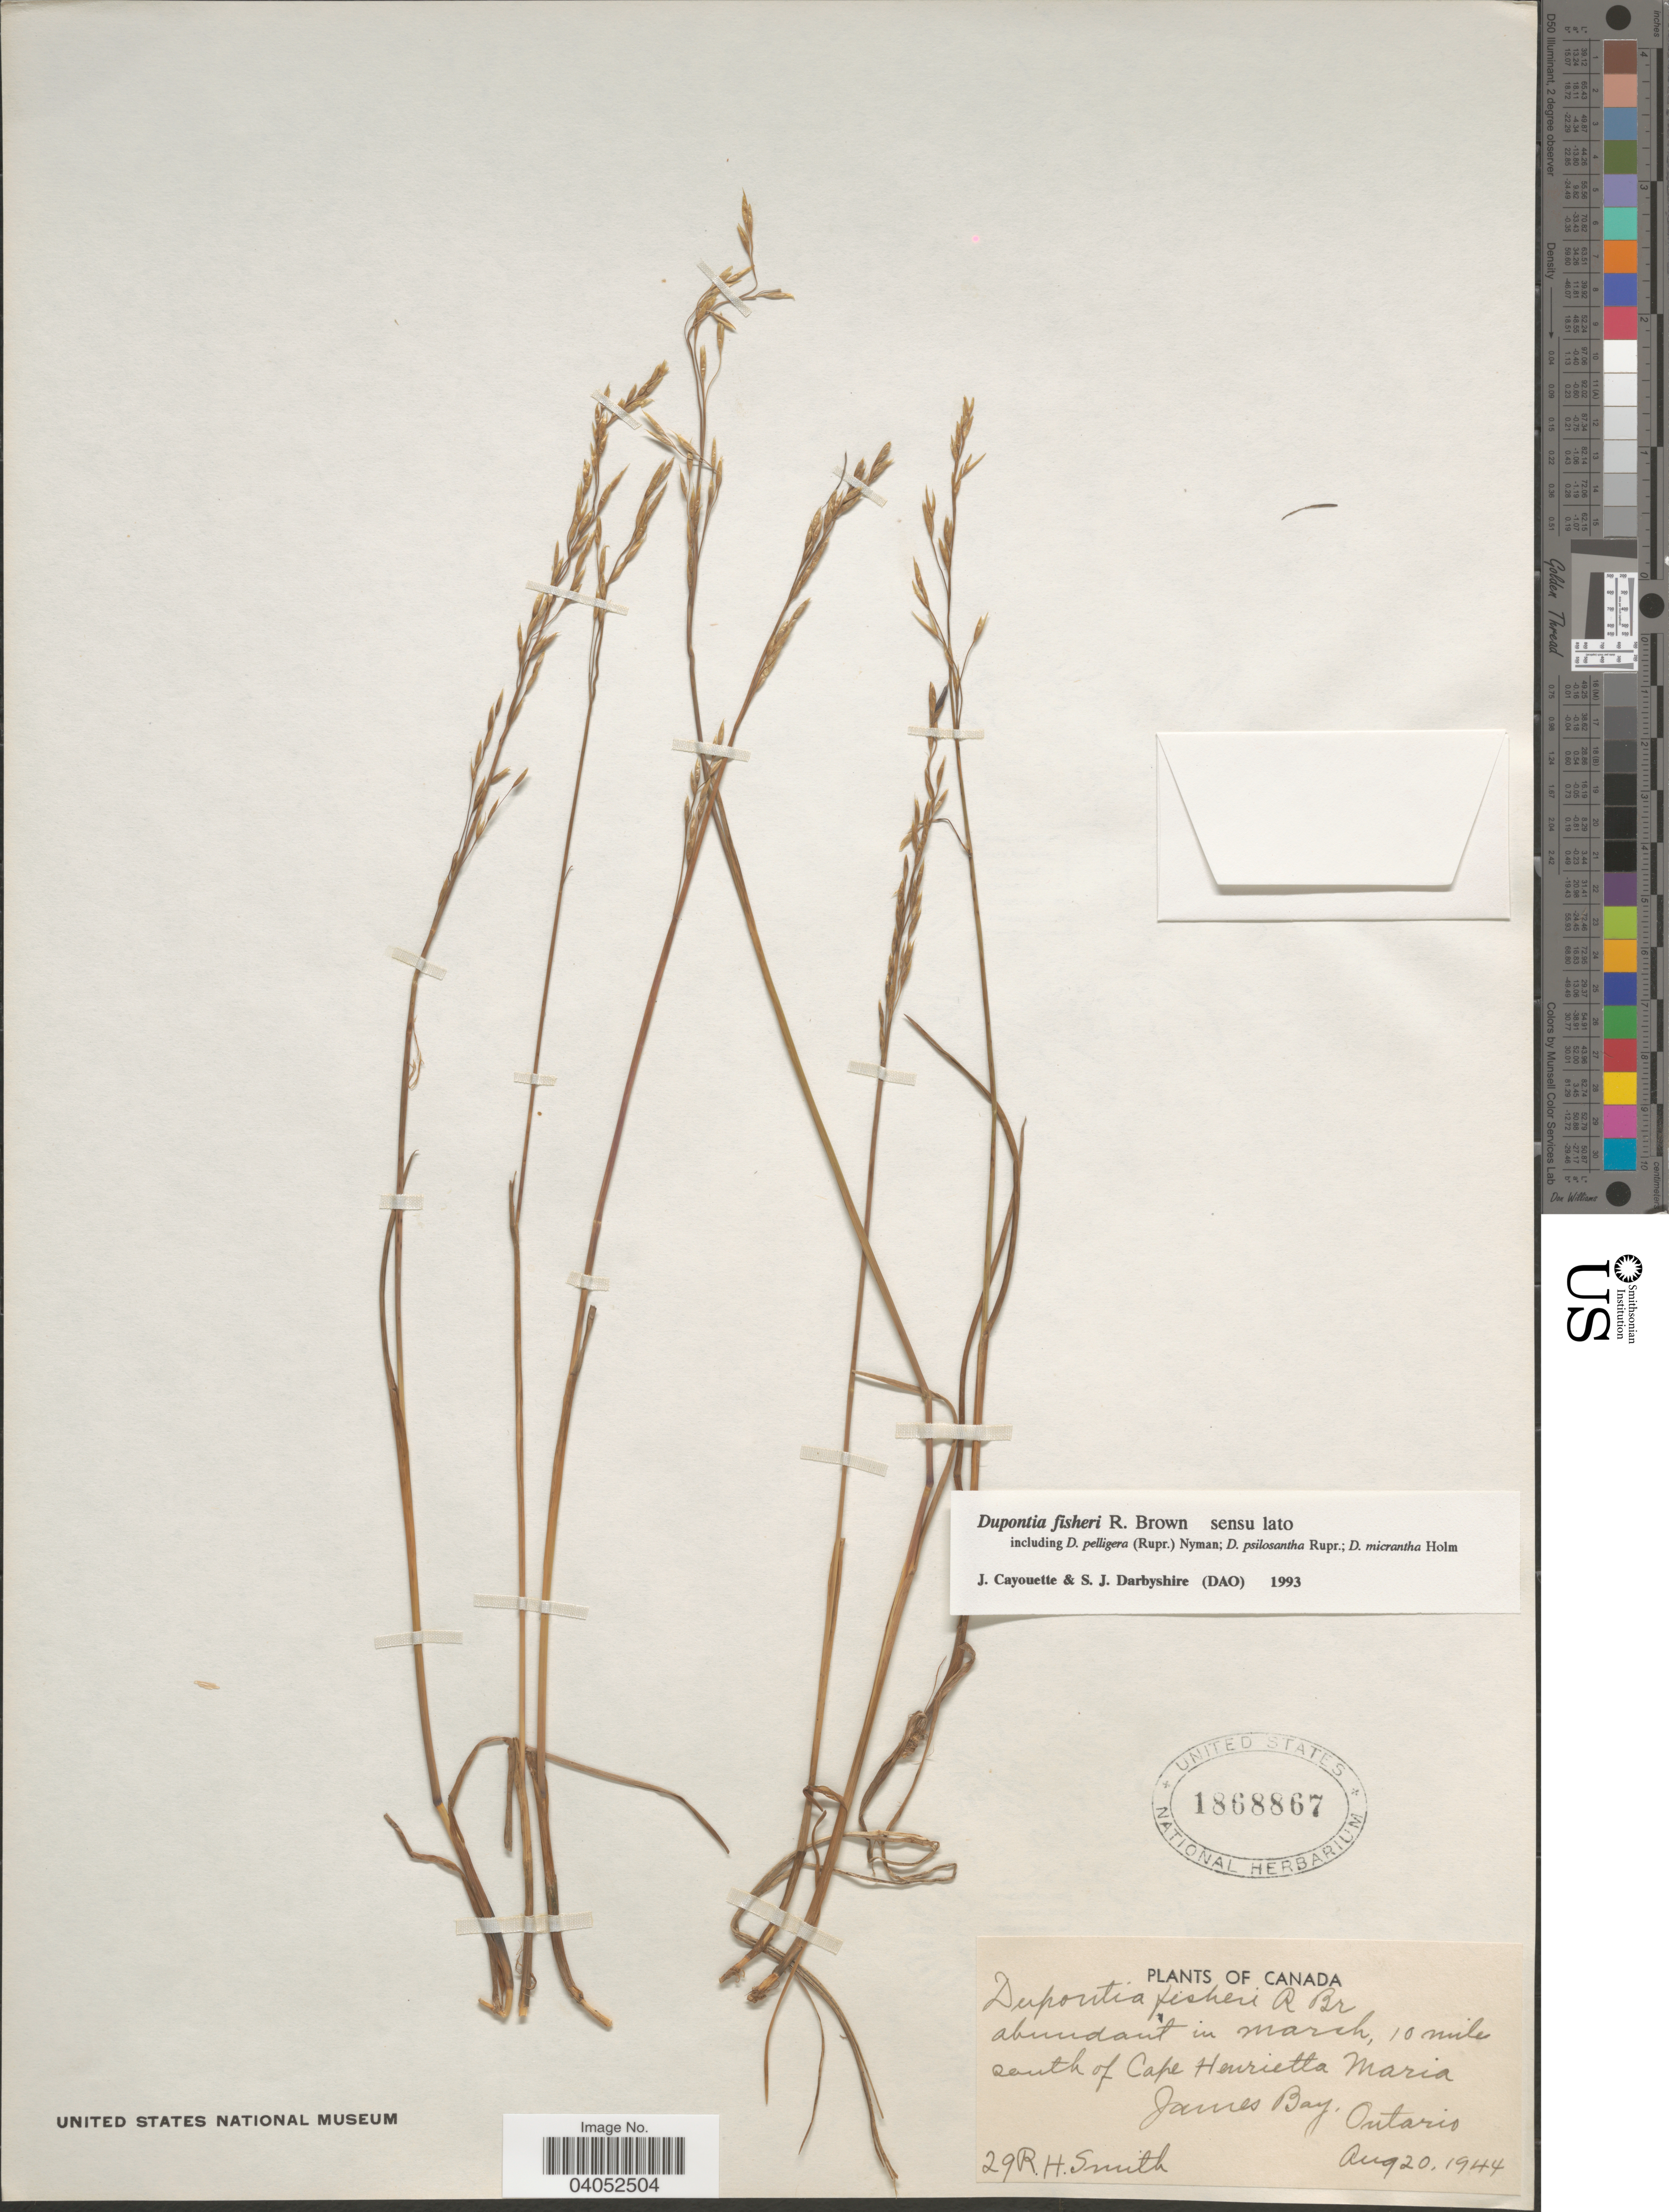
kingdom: Plantae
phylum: Tracheophyta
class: Liliopsida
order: Poales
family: Poaceae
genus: Dupontia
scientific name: Dupontia micrantha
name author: Holm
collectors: R. H. Smith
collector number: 29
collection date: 1944-08-20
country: Canada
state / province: Ontario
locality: In marsh, 10 mile south of Cape Henrietta Maria. James Bay.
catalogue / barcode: US 1868867